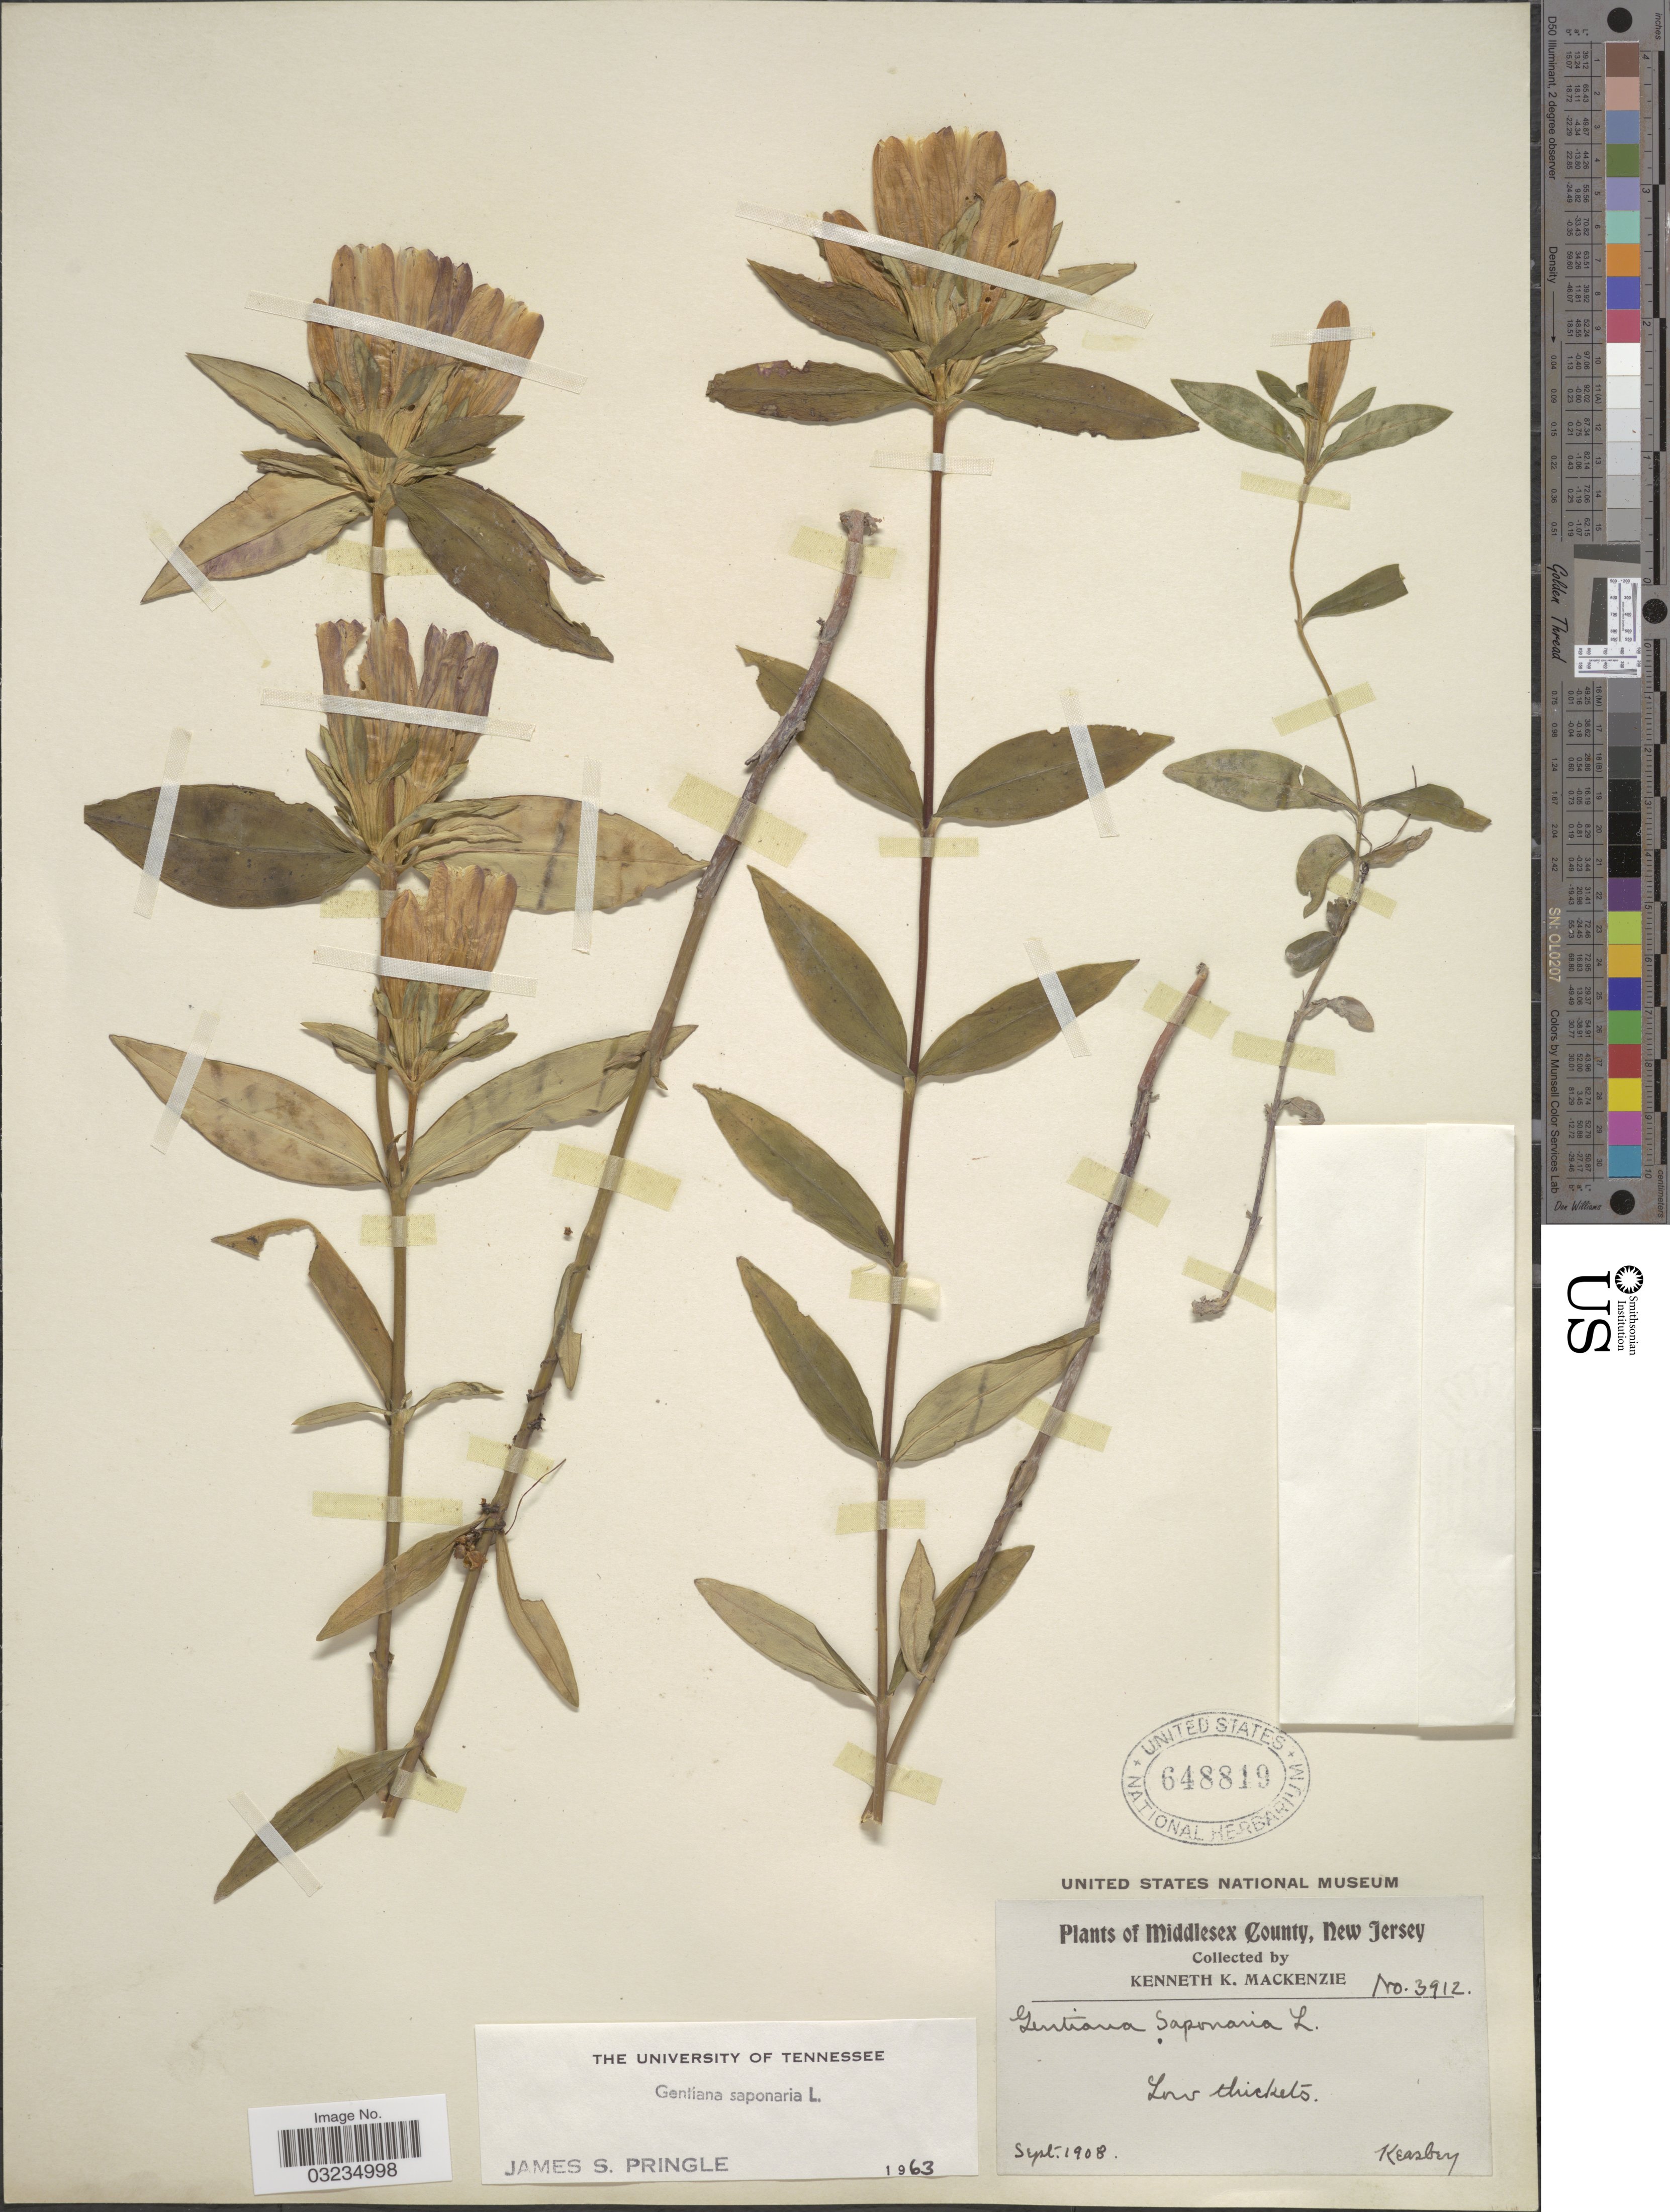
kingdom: Plantae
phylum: Tracheophyta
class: Magnoliopsida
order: Gentianales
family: Gentianaceae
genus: Gentiana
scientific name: Gentiana saponaria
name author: L.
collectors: K. K. Mackenzie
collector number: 3912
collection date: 1908-09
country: United States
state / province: New Jersey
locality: Middlesex County. Keasbey.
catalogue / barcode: US 648819